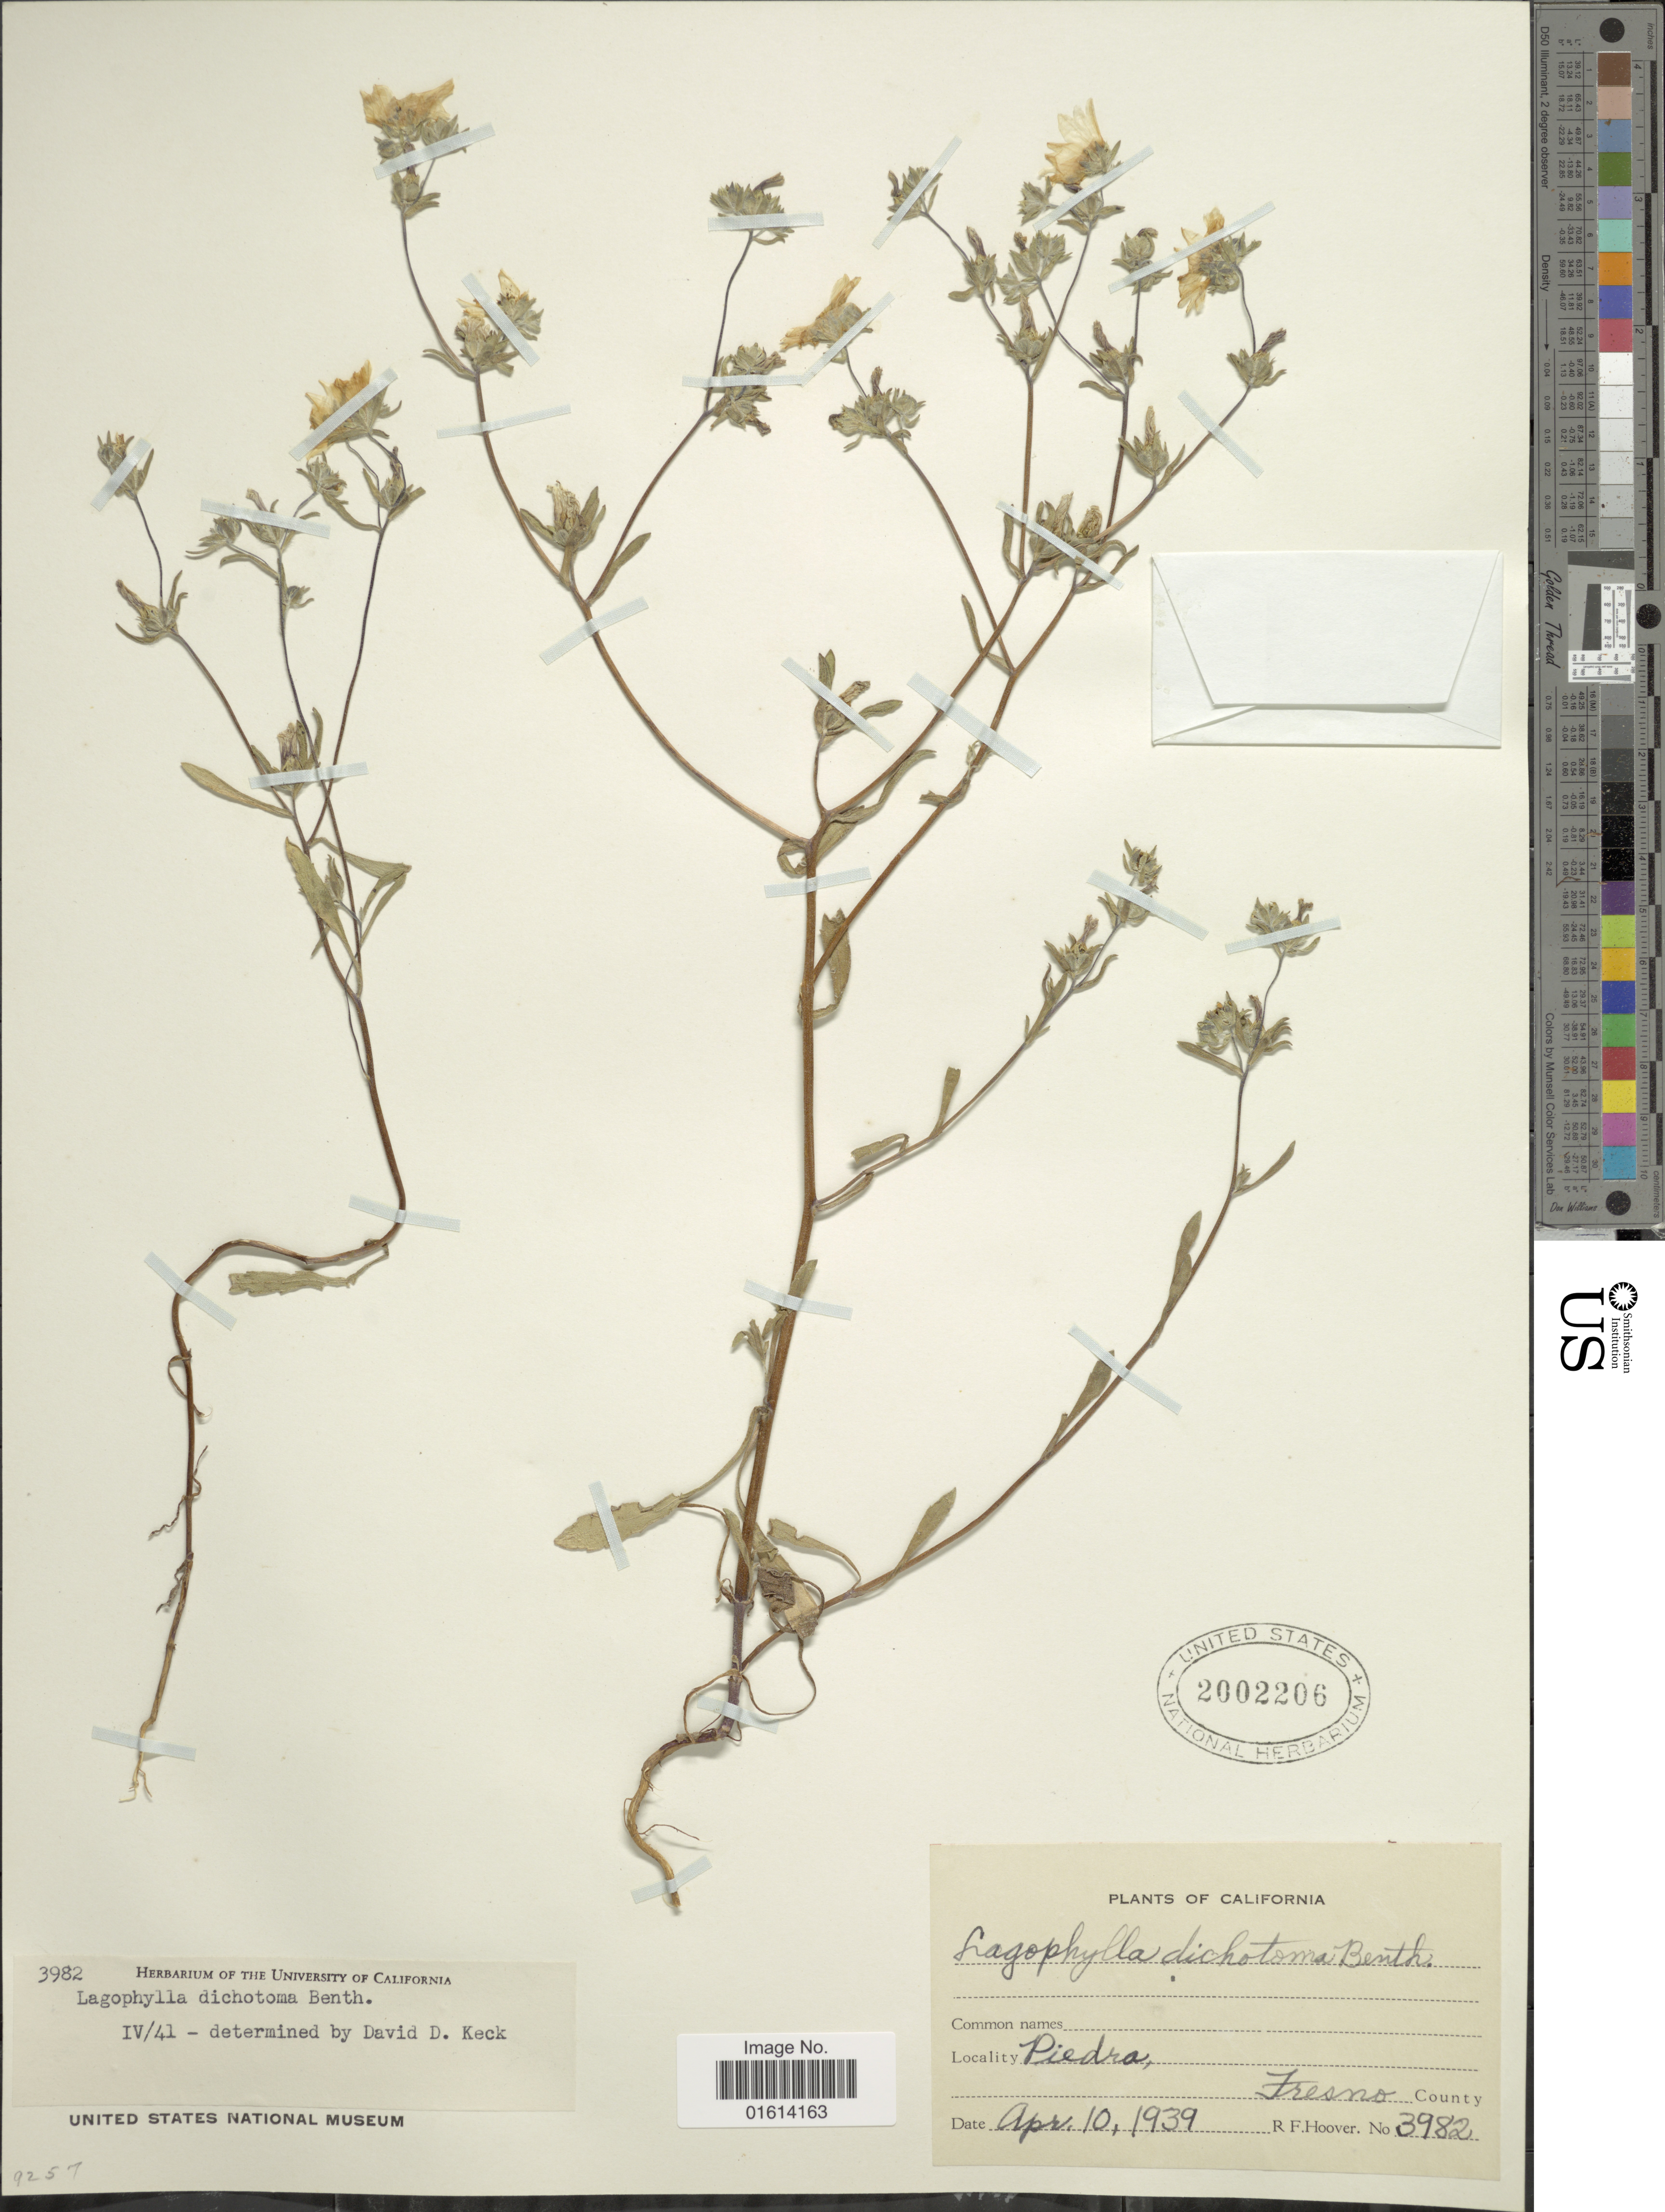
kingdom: Plantae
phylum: Tracheophyta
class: Magnoliopsida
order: Asterales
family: Asteraceae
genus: Lagophylla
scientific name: Lagophylla dichotoma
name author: Benth.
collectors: R. F. Hoover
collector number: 3982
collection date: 1939-04-10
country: United States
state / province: California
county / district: Fresno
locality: Piedra, Fresno County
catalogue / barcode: US 2002206